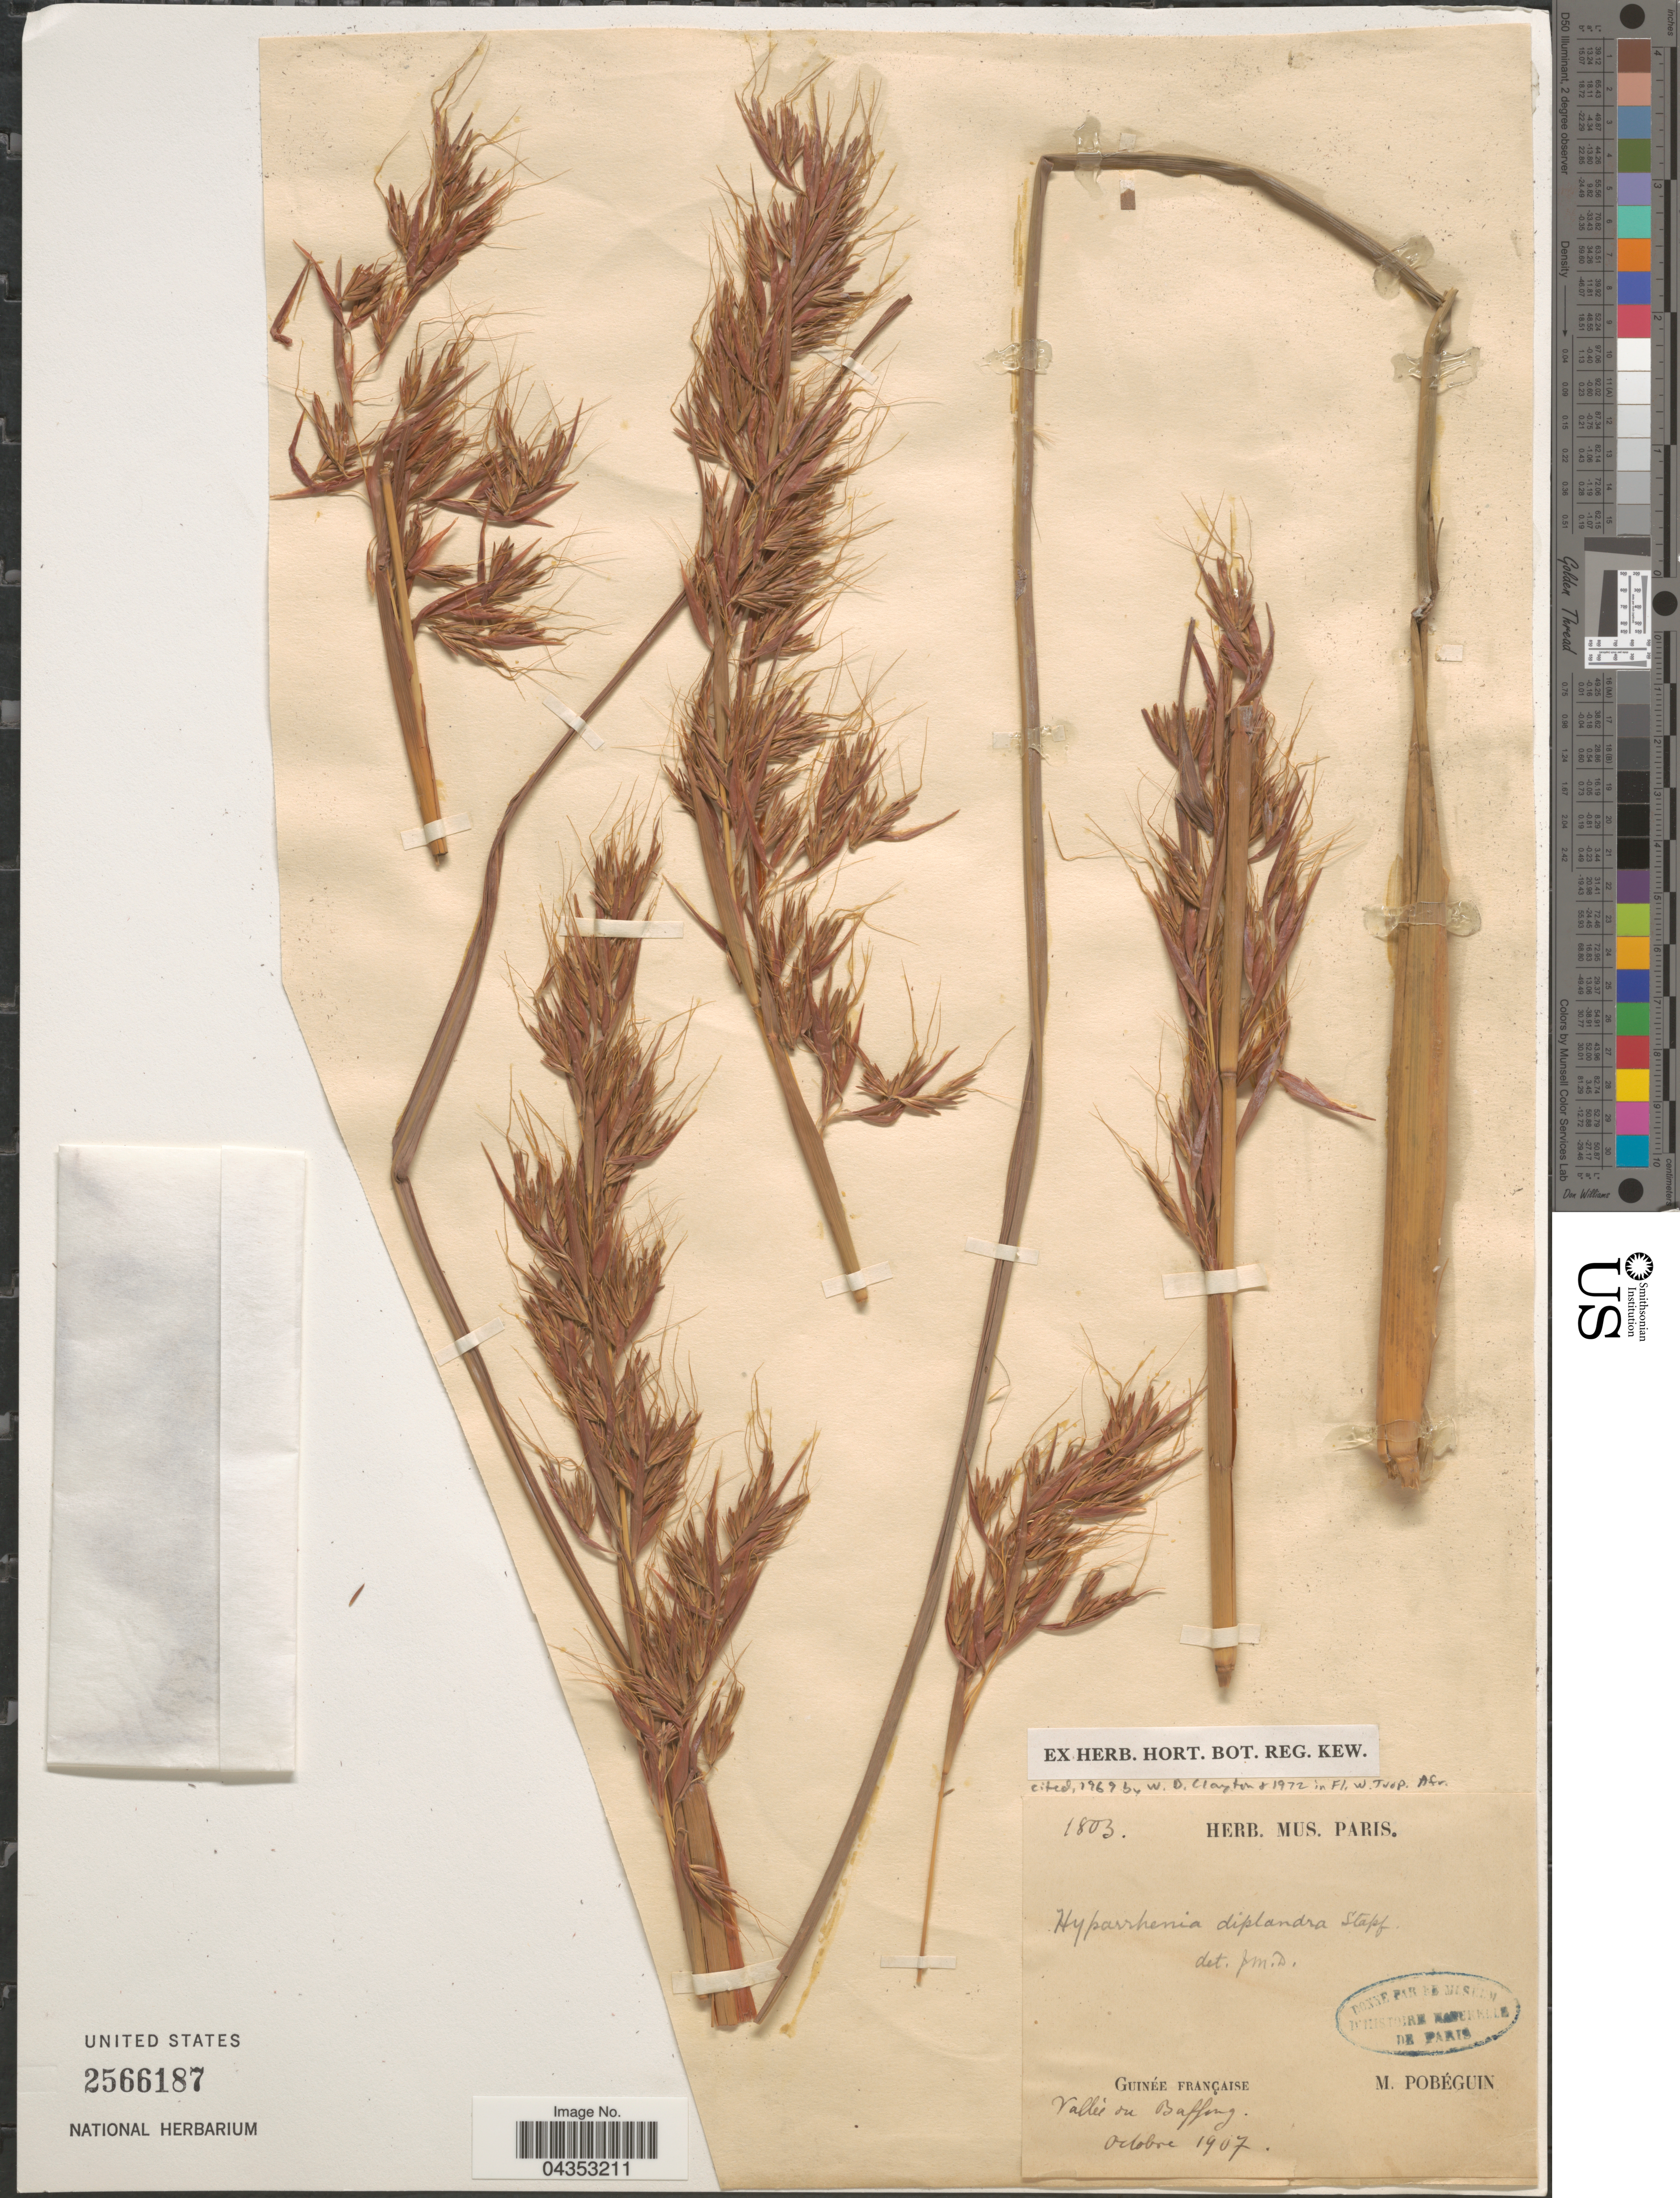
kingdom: Plantae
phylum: Tracheophyta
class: Liliopsida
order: Poales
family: Poaceae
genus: Hyparrhenia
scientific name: Hyparrhenia diplandra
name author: (Hack.) Stapf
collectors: M. Pobéguin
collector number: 1803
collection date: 1907-10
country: French Guiana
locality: Guinée Française. Vallée du Baffing.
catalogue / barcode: US 2566187